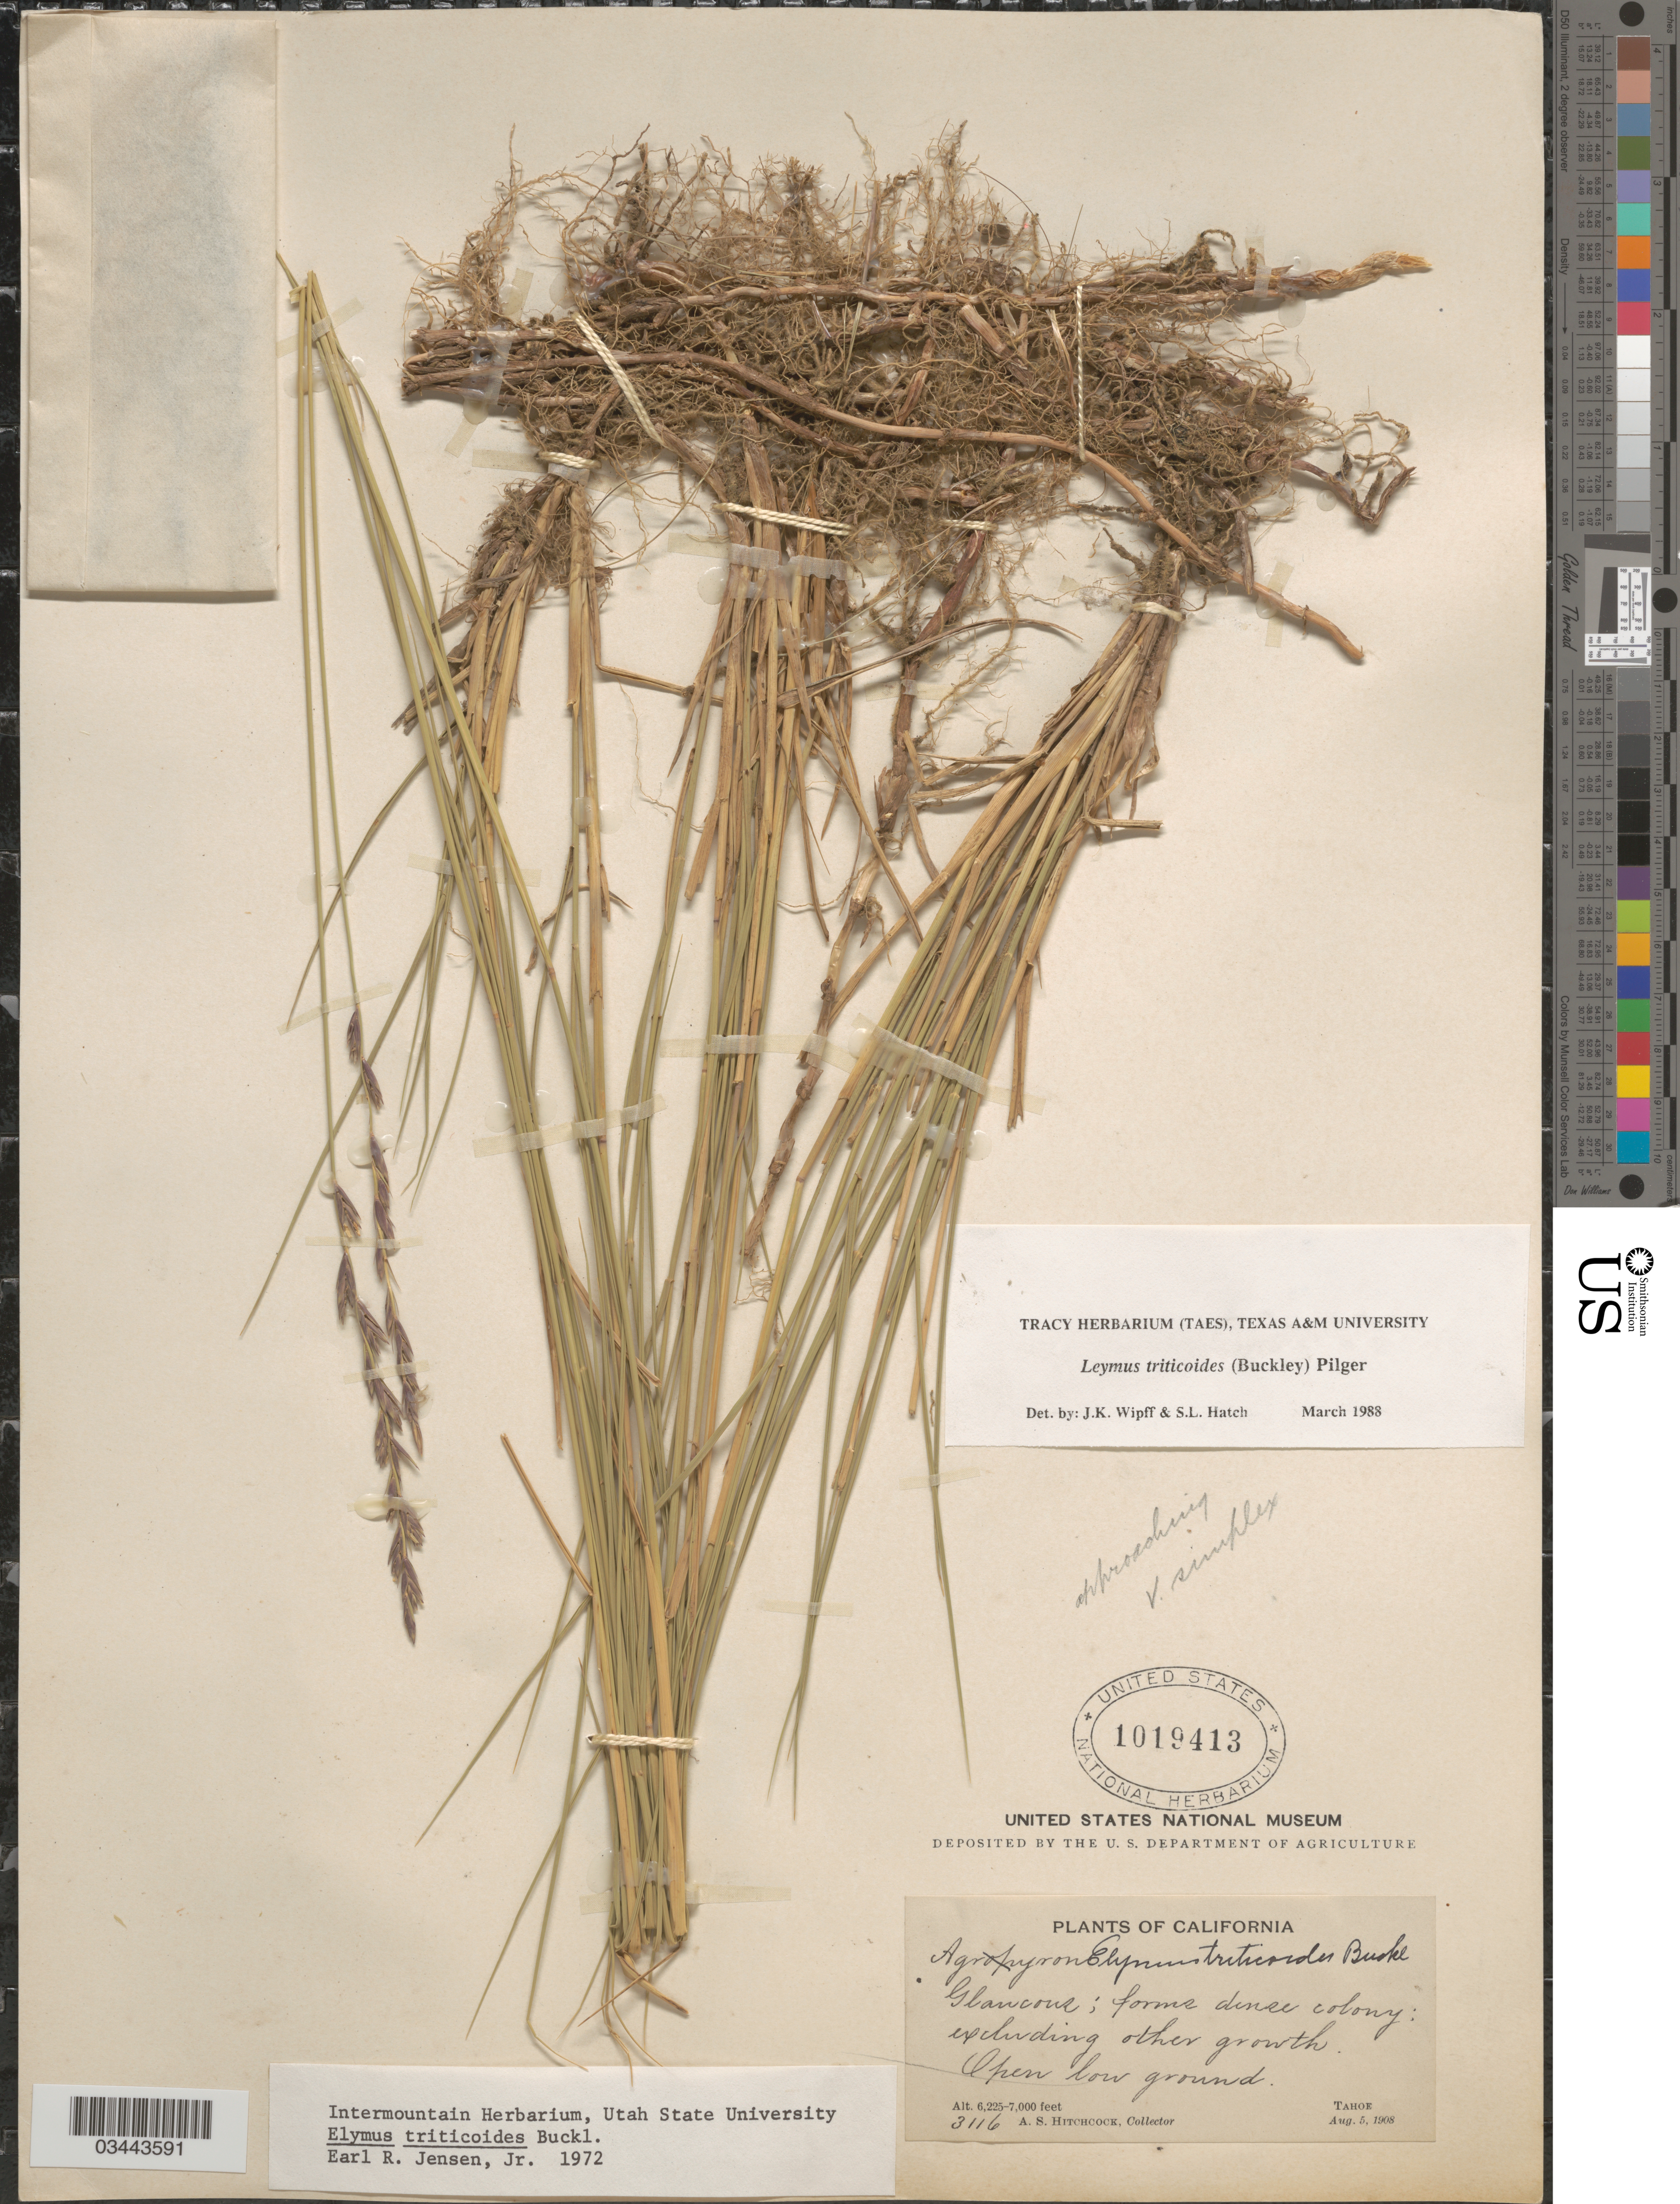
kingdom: Plantae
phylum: Tracheophyta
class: Liliopsida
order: Poales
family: Poaceae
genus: Leymus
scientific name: Leymus triticoides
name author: (Buckley) Pilg.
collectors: A. S. Hitchcock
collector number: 3116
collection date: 1908-08-05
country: United States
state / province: California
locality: Open low ground. Tahoe.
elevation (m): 1897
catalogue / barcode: US 1019413